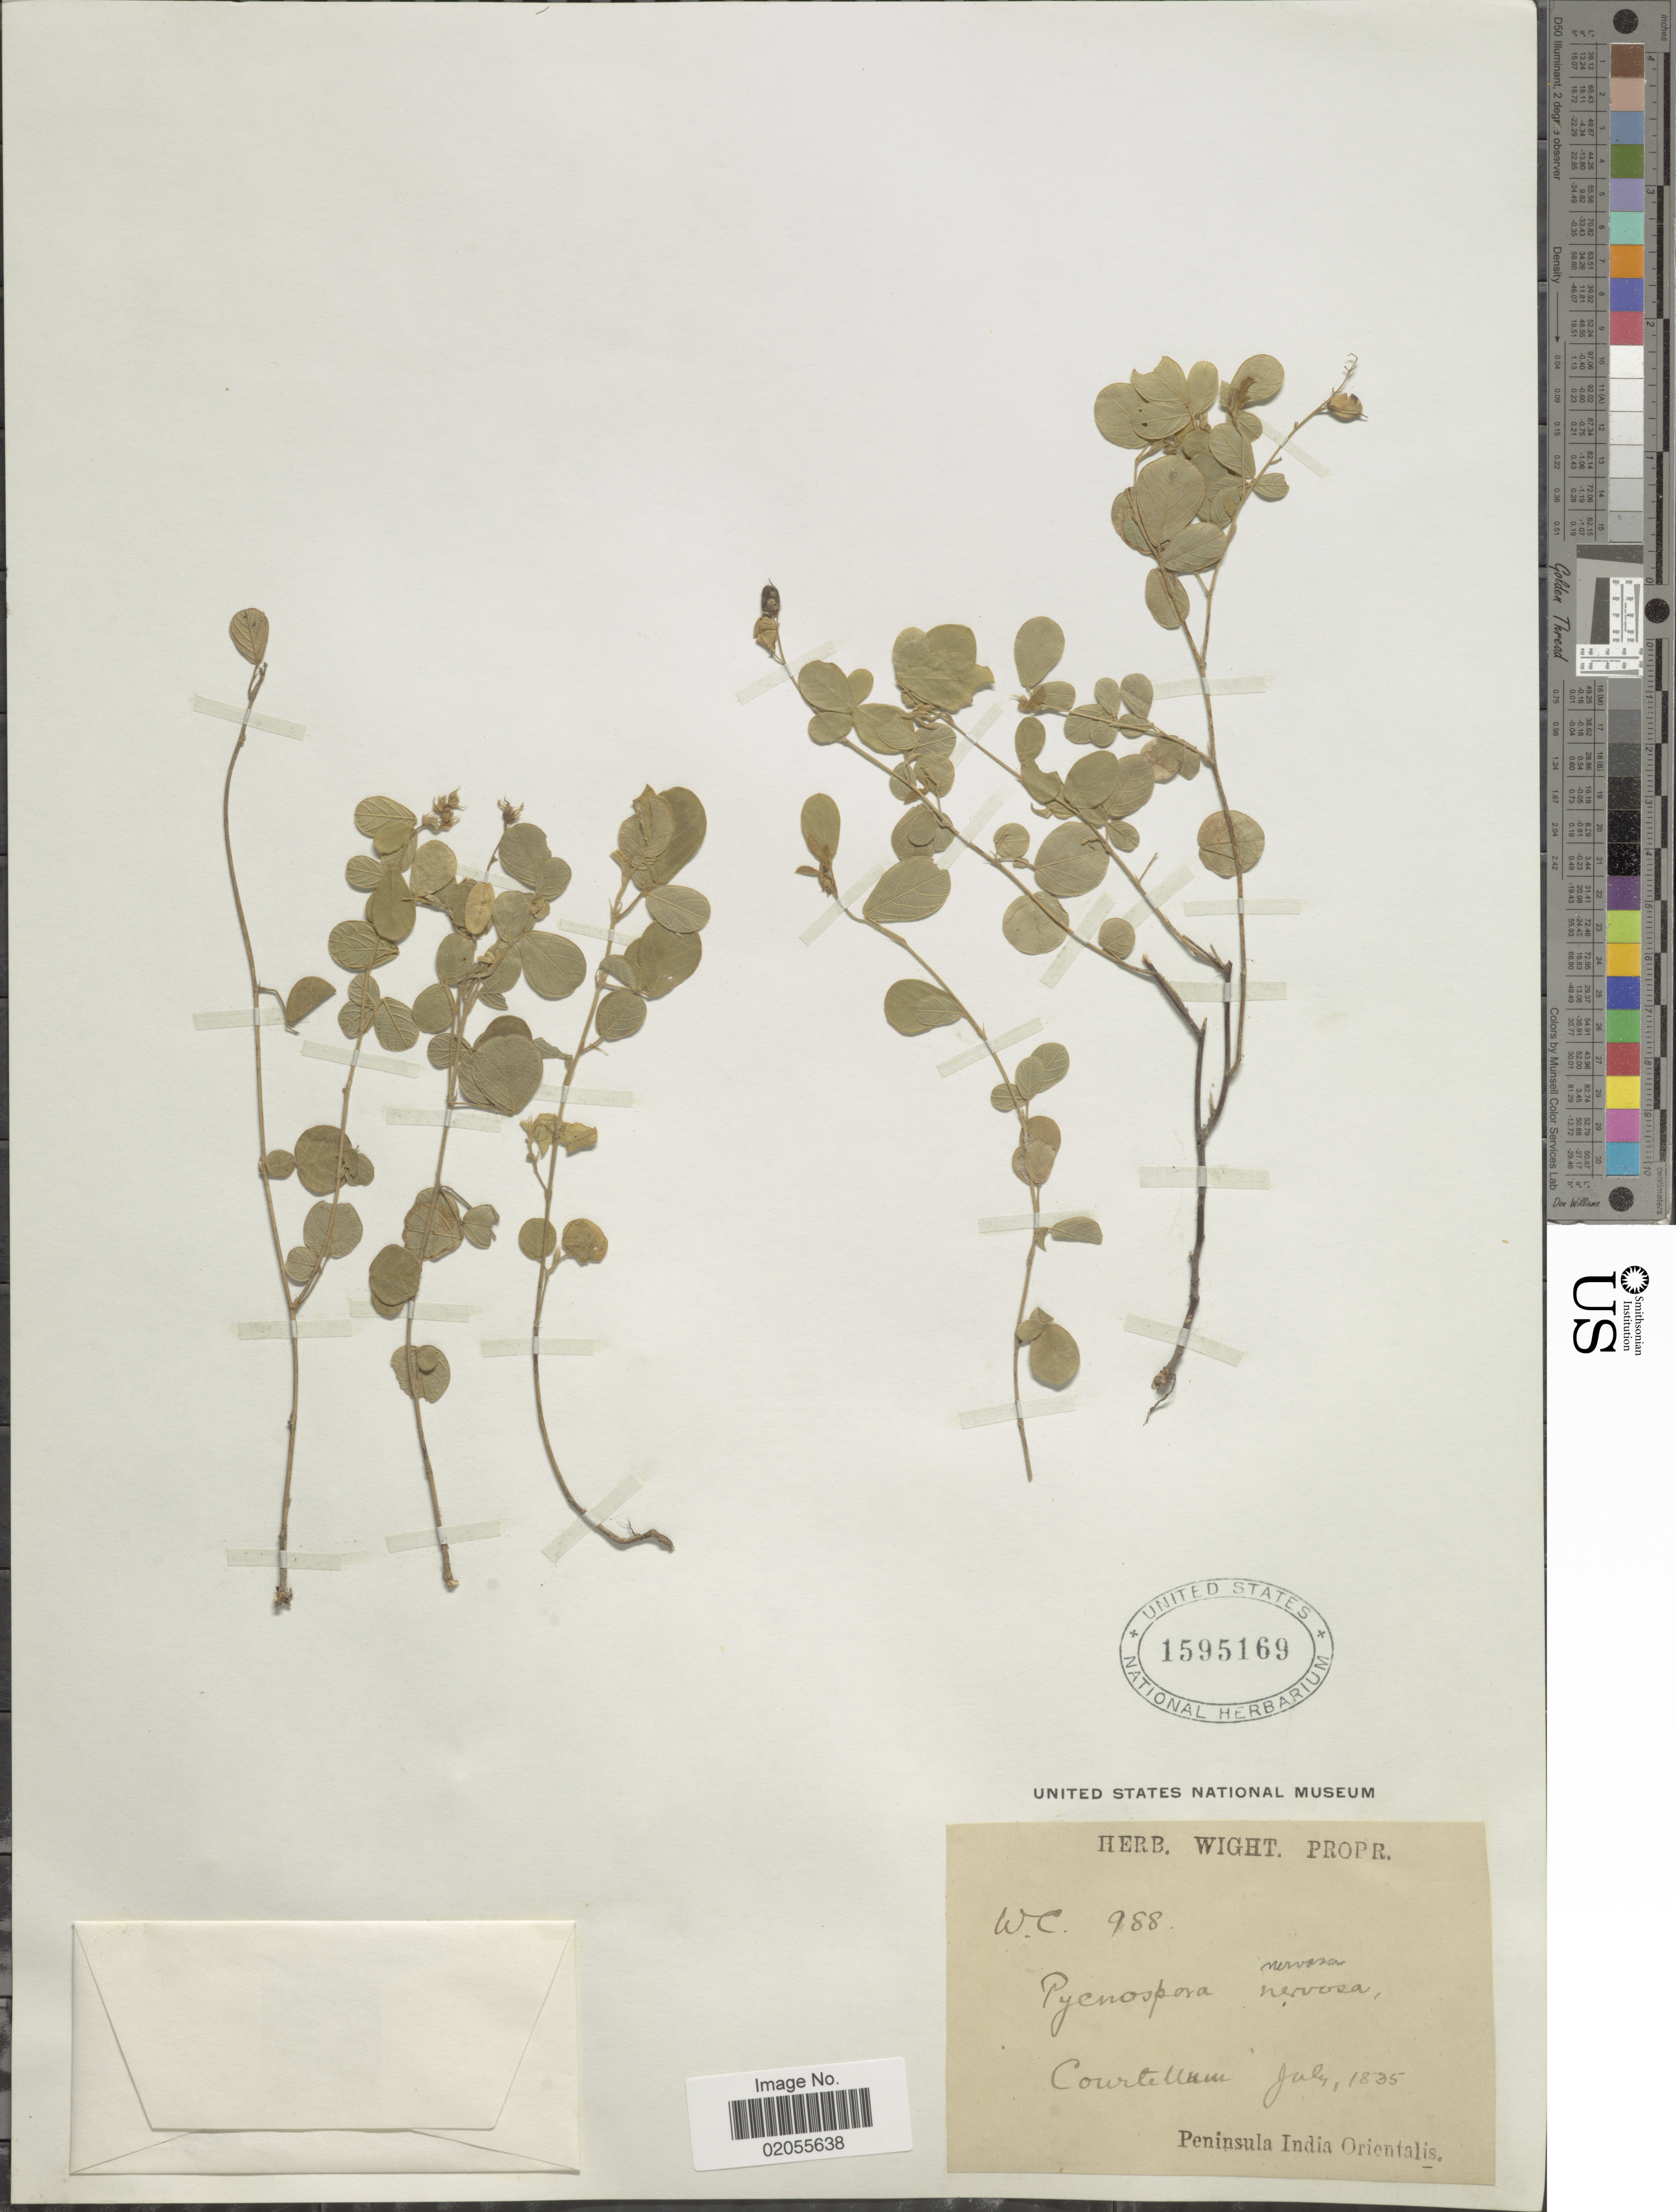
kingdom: Plantae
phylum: Tracheophyta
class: Magnoliopsida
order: Fabales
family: Fabaceae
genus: Pycnospora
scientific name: Pycnospora lutescens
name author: (Poir.) Schindl.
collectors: ex Herb. Wight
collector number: W. C. 988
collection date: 1835-07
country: India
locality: Courtellum, Peninsula India Orientalis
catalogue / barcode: US 1595169